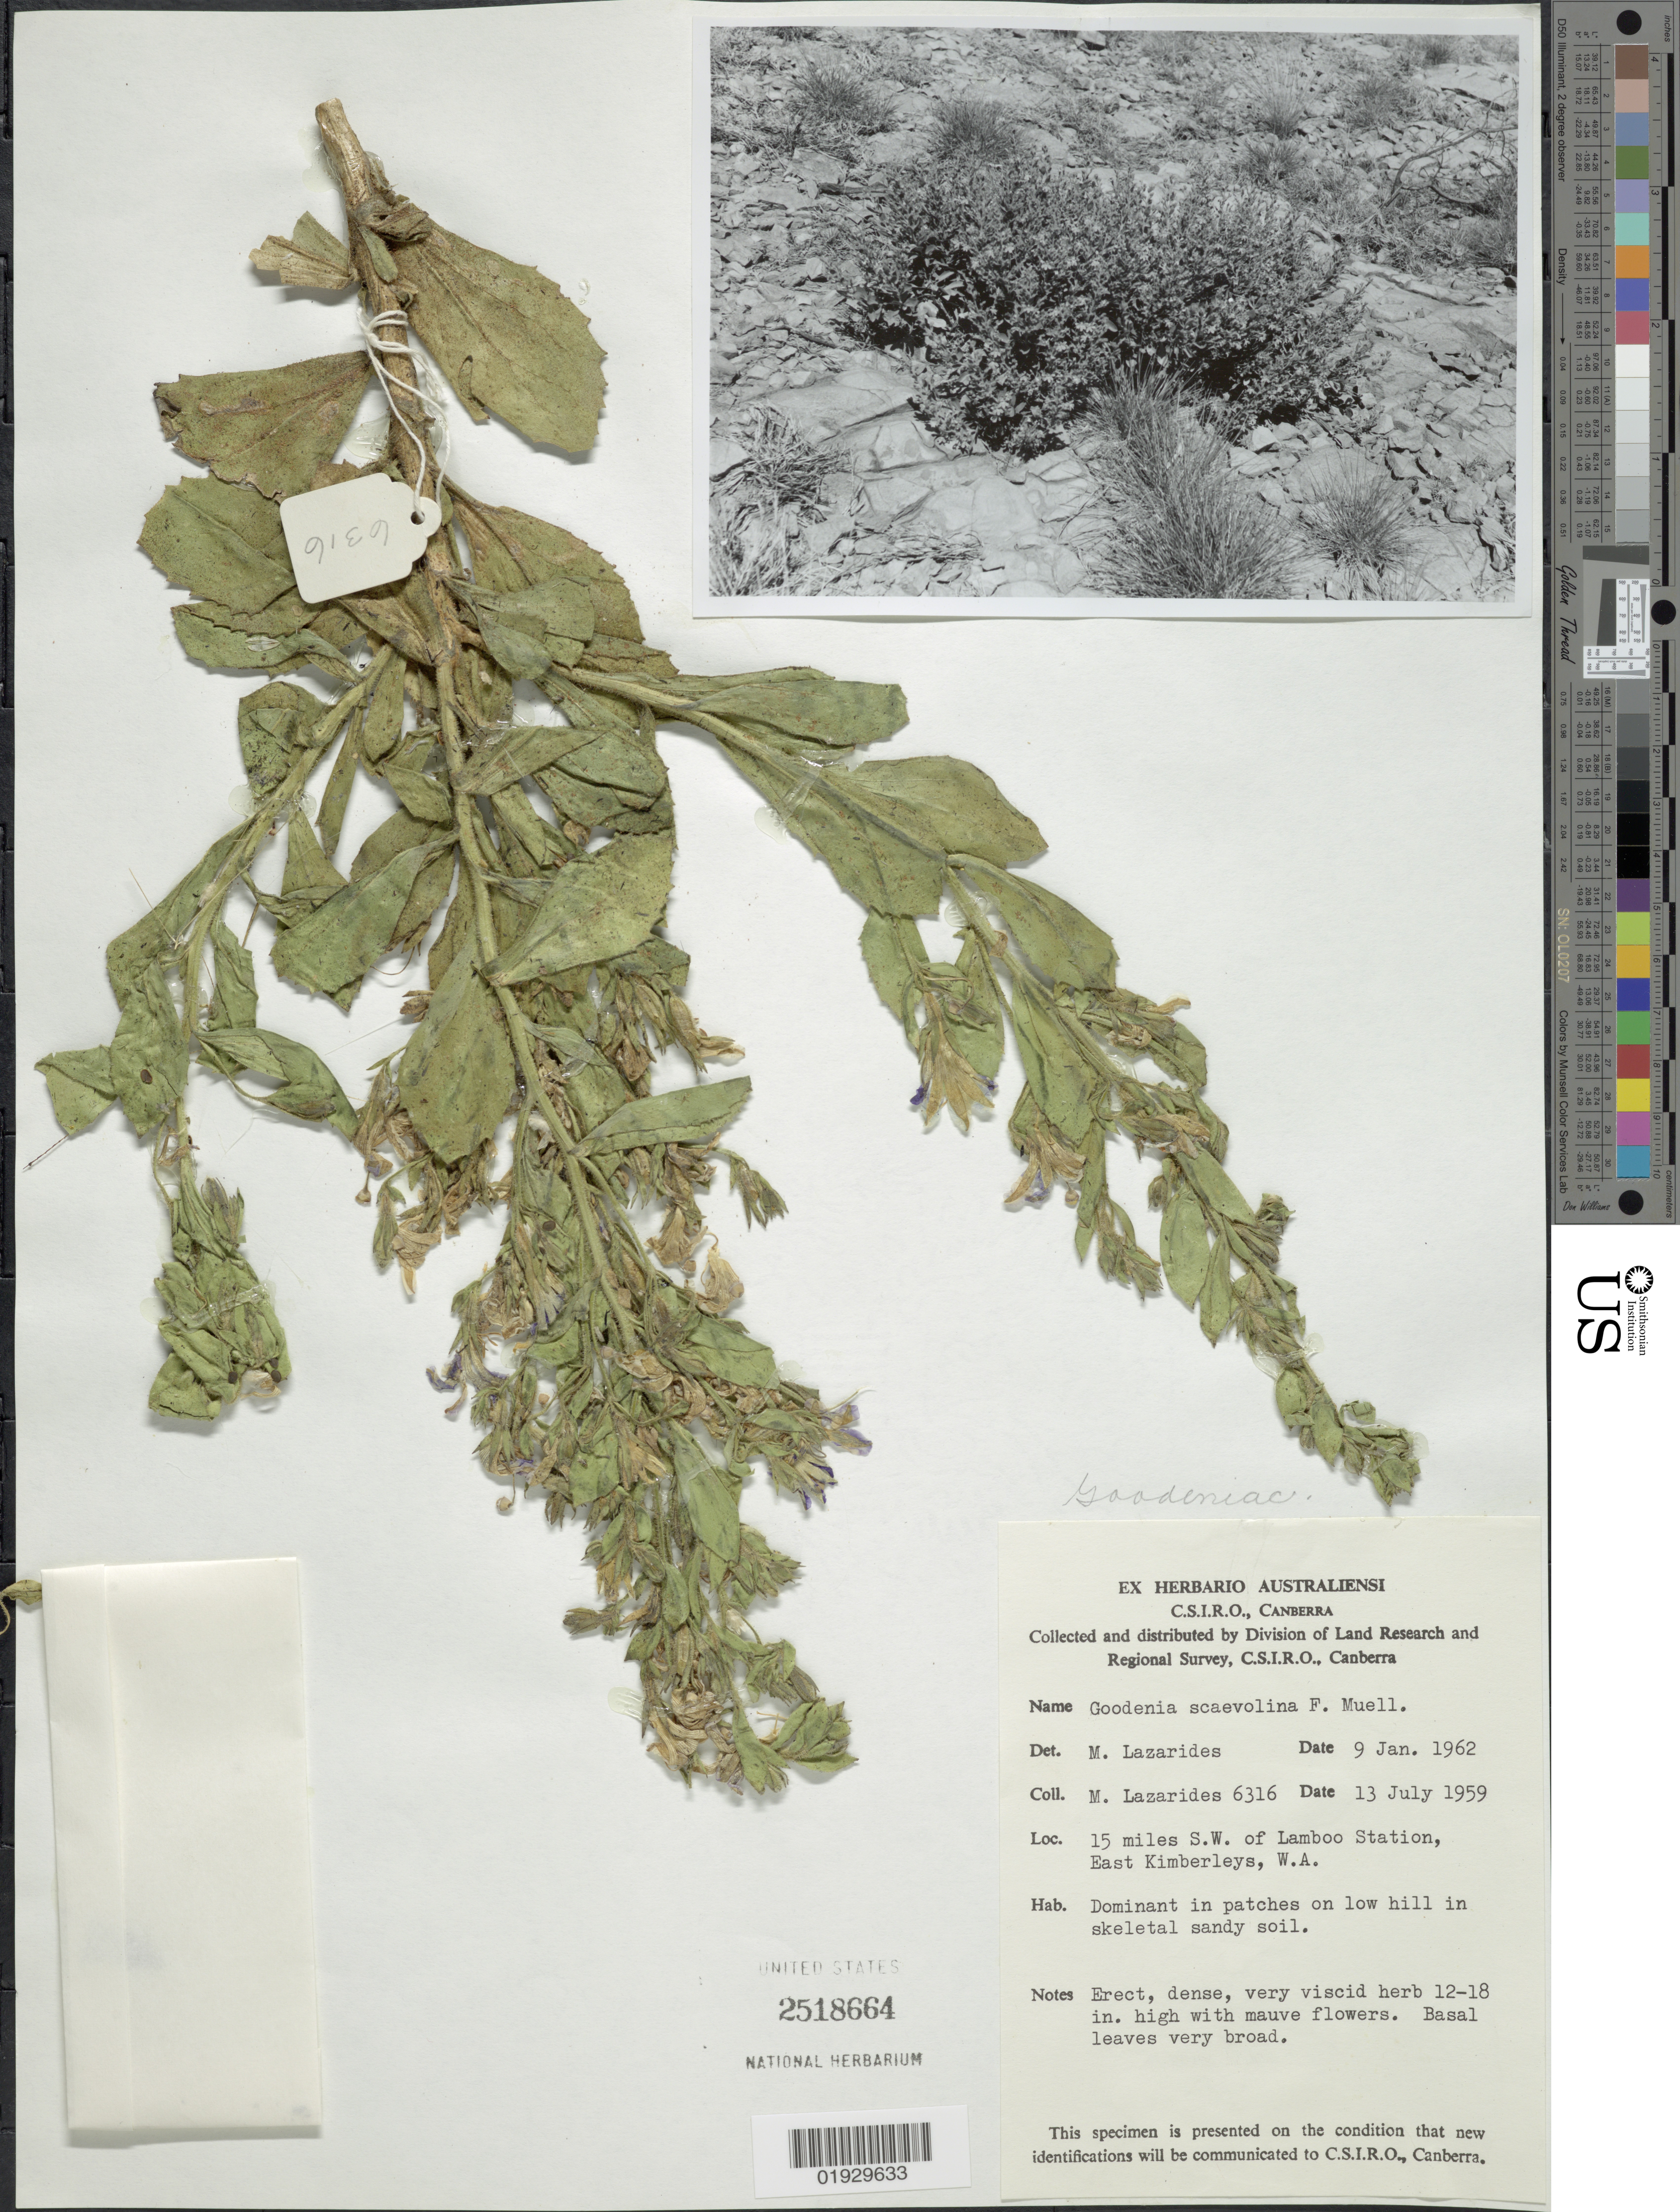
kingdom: Plantae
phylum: Tracheophyta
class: Magnoliopsida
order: Asterales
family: Goodeniaceae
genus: Goodenia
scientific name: Goodenia scaevolina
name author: F. Muell.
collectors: M. Lazarides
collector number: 6316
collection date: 1959-07-13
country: Australia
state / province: Western Australia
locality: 15 miles S.W. of Lamboo Station, East Kimberleys, W.A.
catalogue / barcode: US 2518664